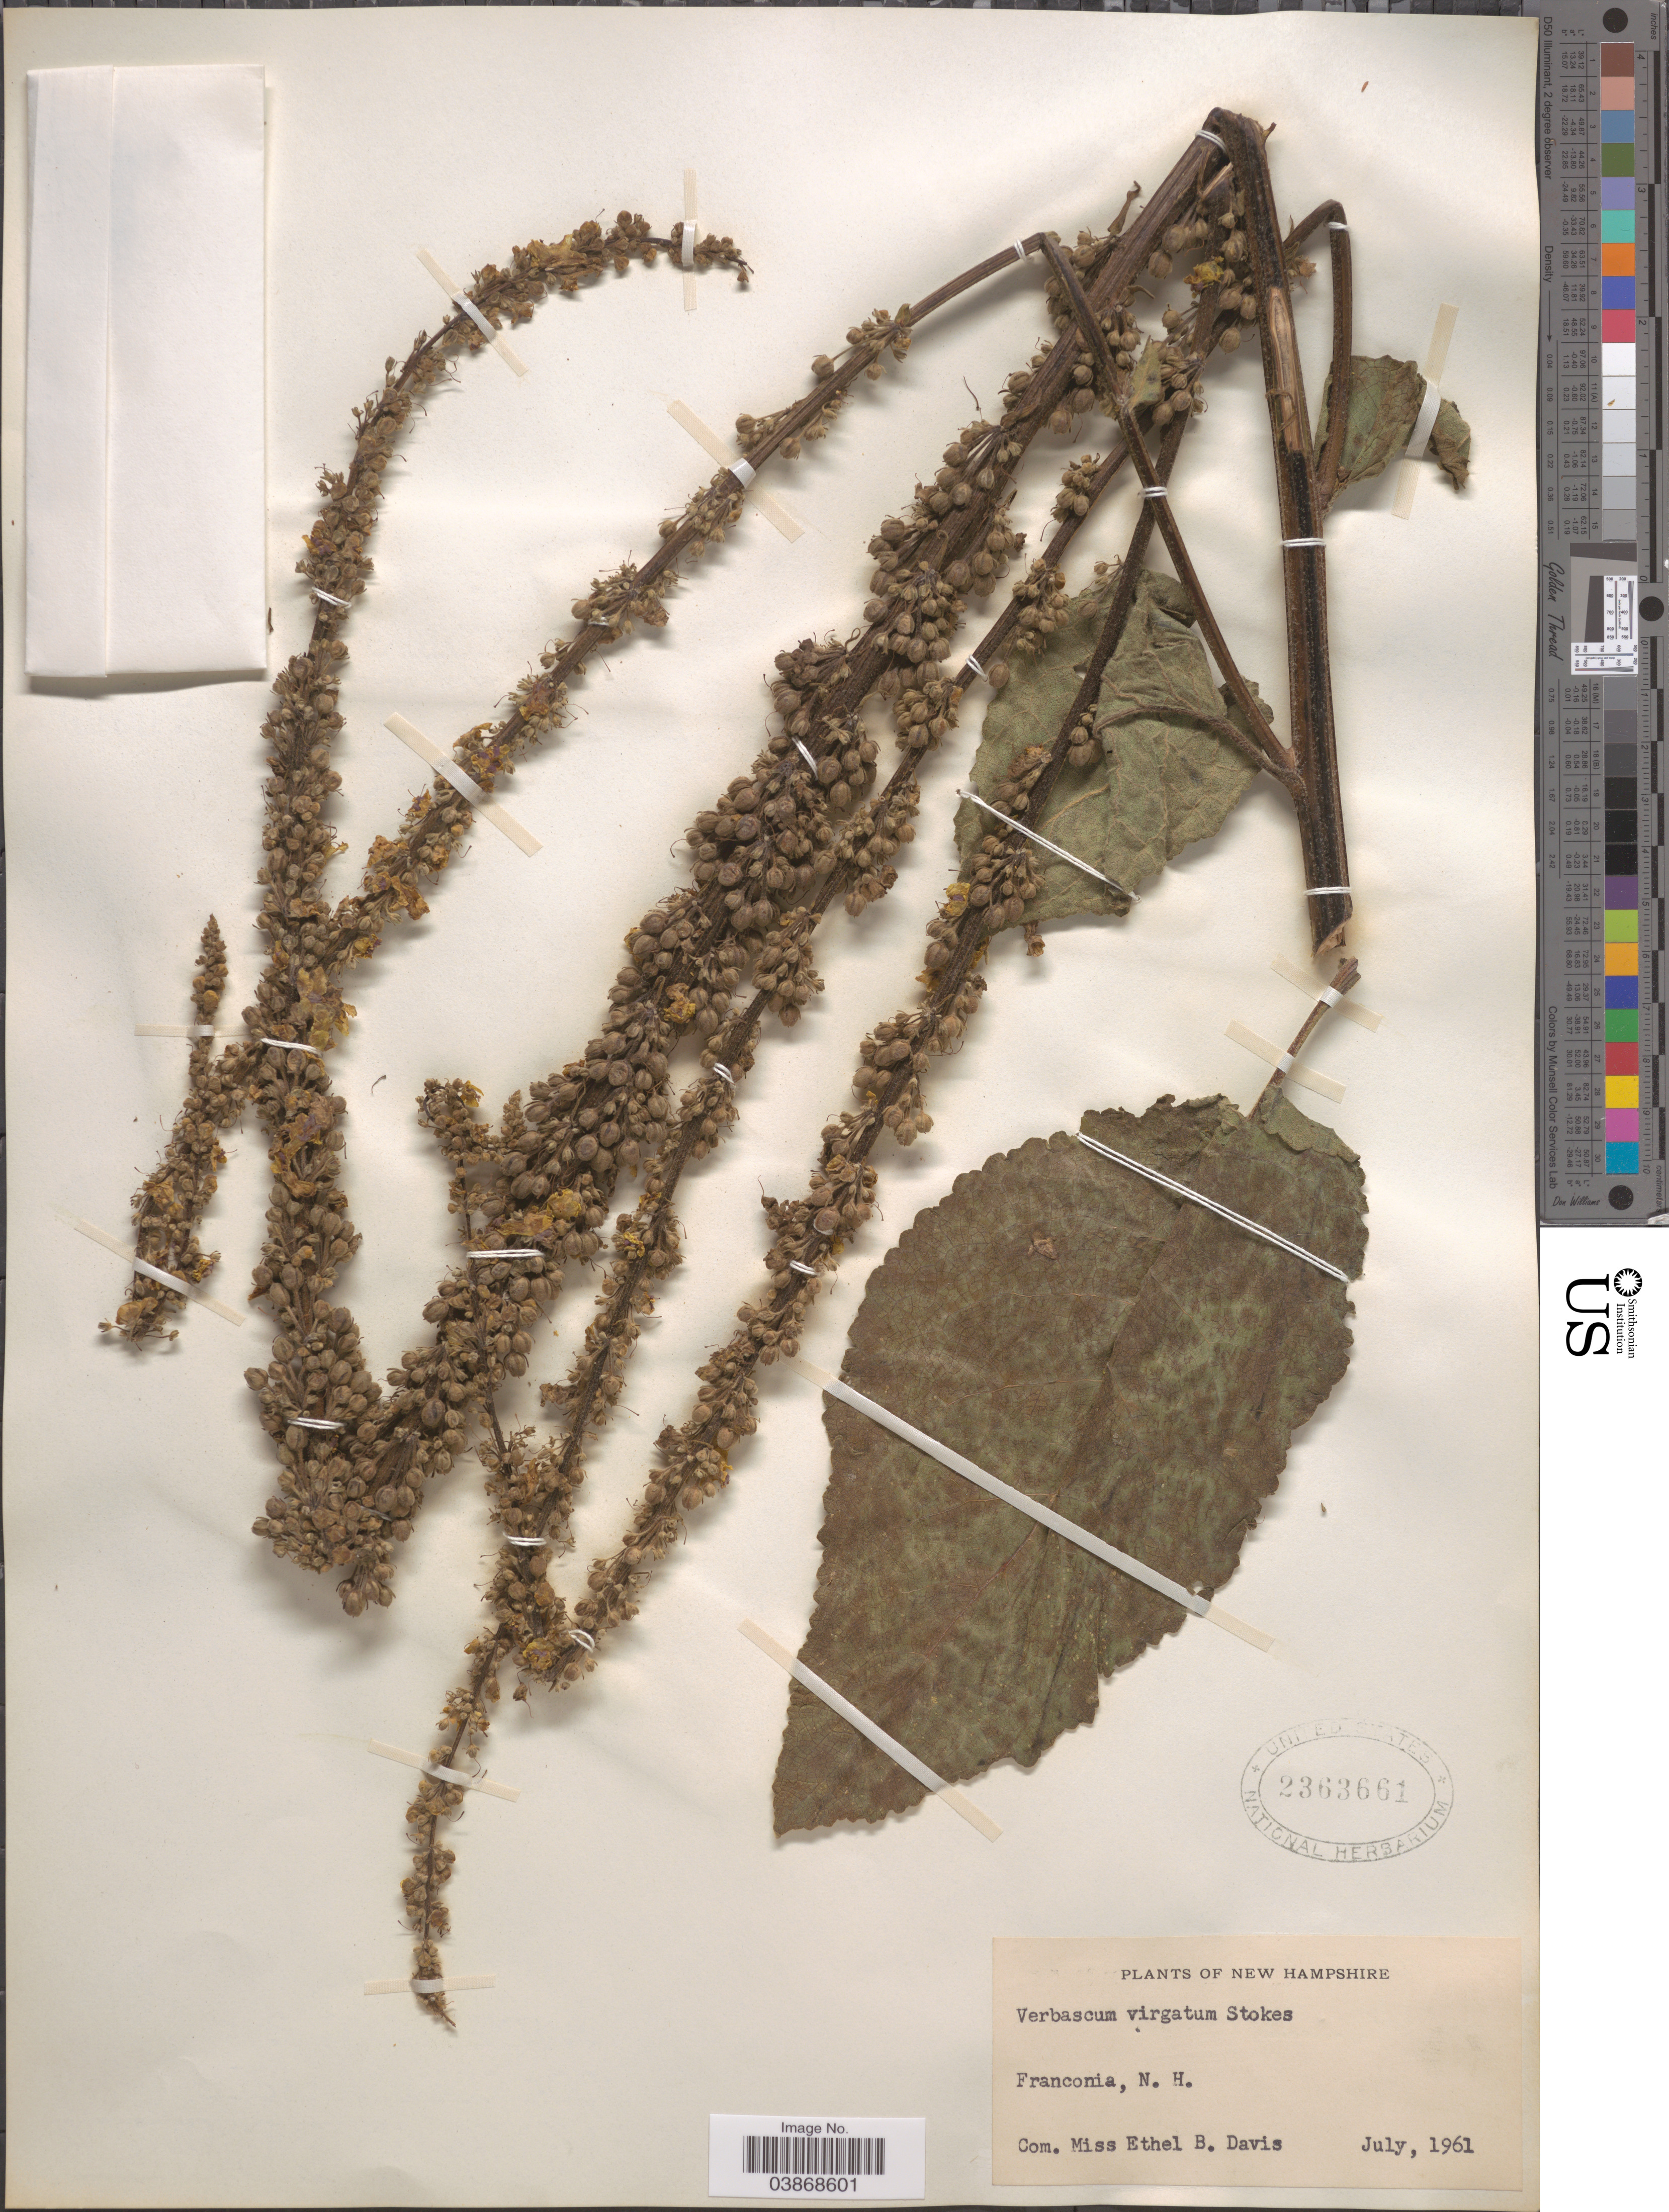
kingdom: Plantae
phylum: Tracheophyta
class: Magnoliopsida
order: Lamiales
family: Scrophulariaceae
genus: Verbascum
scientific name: Verbascum virgatum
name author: Stokes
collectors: E. Davis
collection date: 1961-07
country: United States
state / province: New Hampshire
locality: Franconia.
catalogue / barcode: US 2363661